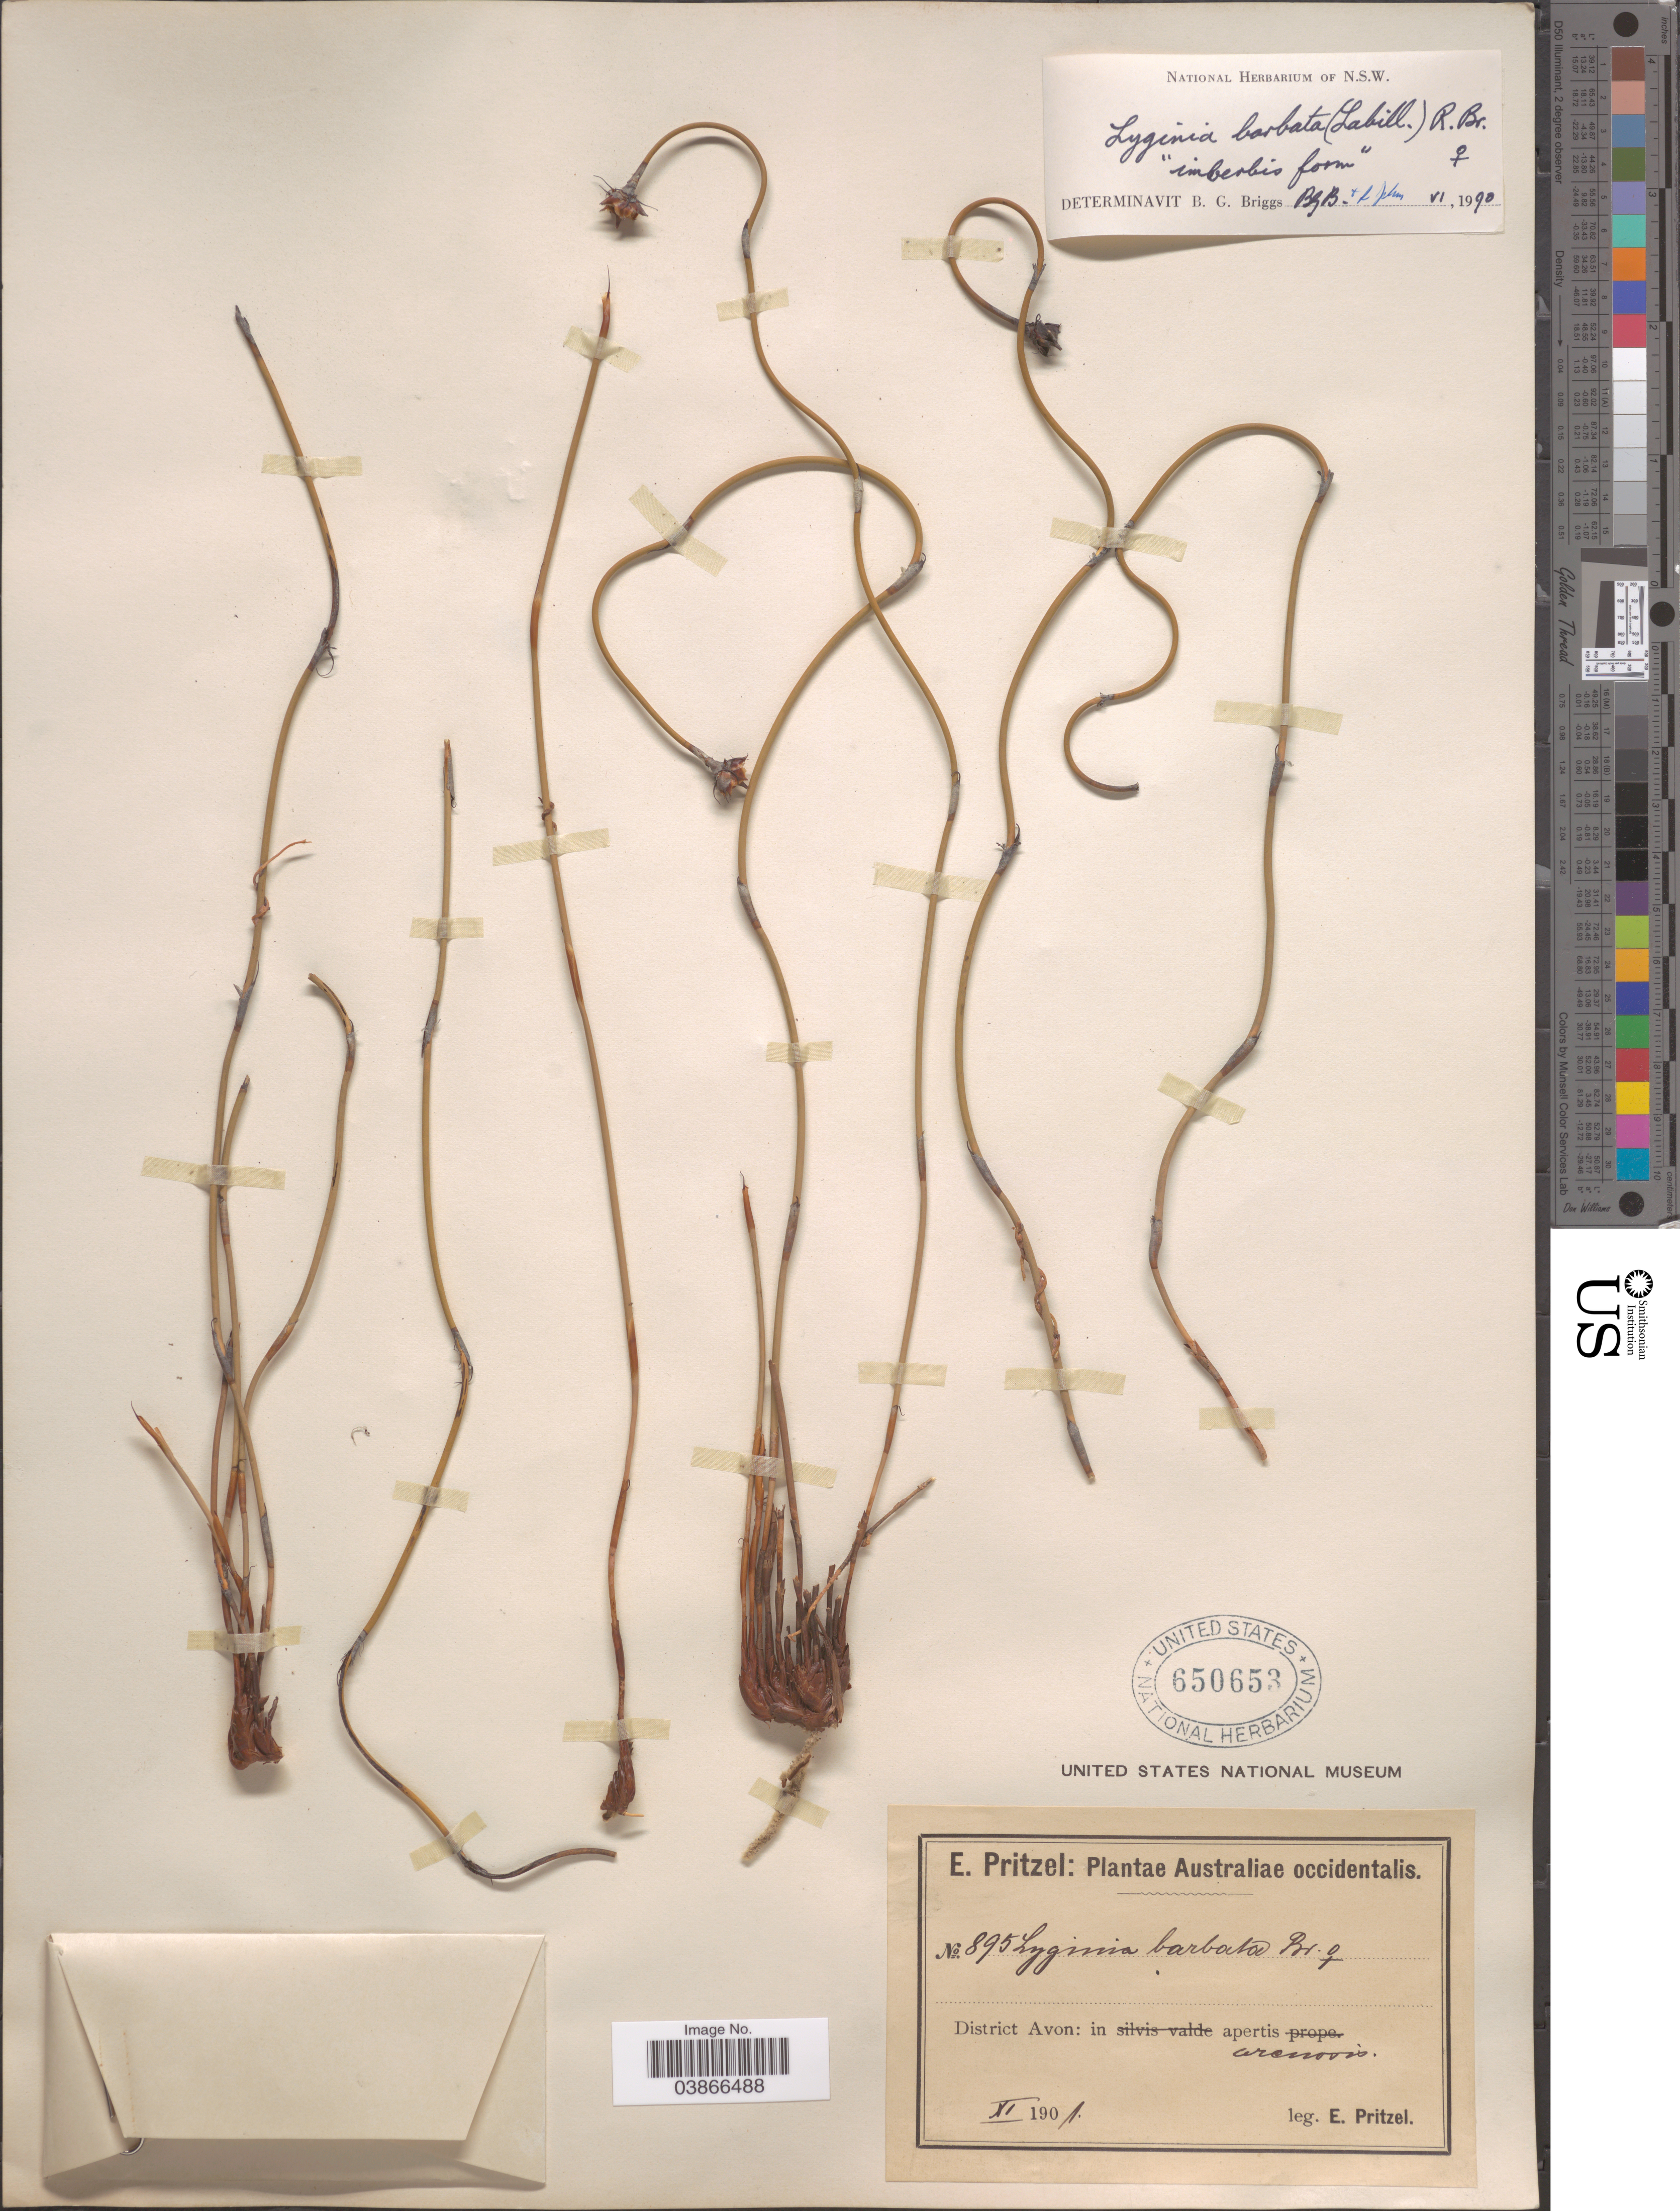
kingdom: Plantae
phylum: Tracheophyta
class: Liliopsida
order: Poales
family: Restionaceae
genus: Lyginia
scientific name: Lyginia barbata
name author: R. Br.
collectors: E. G. Pritzel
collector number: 895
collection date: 1901-11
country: Australia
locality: Australiae occidentallis. District Avon: in apertis arenosis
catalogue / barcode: US 650653